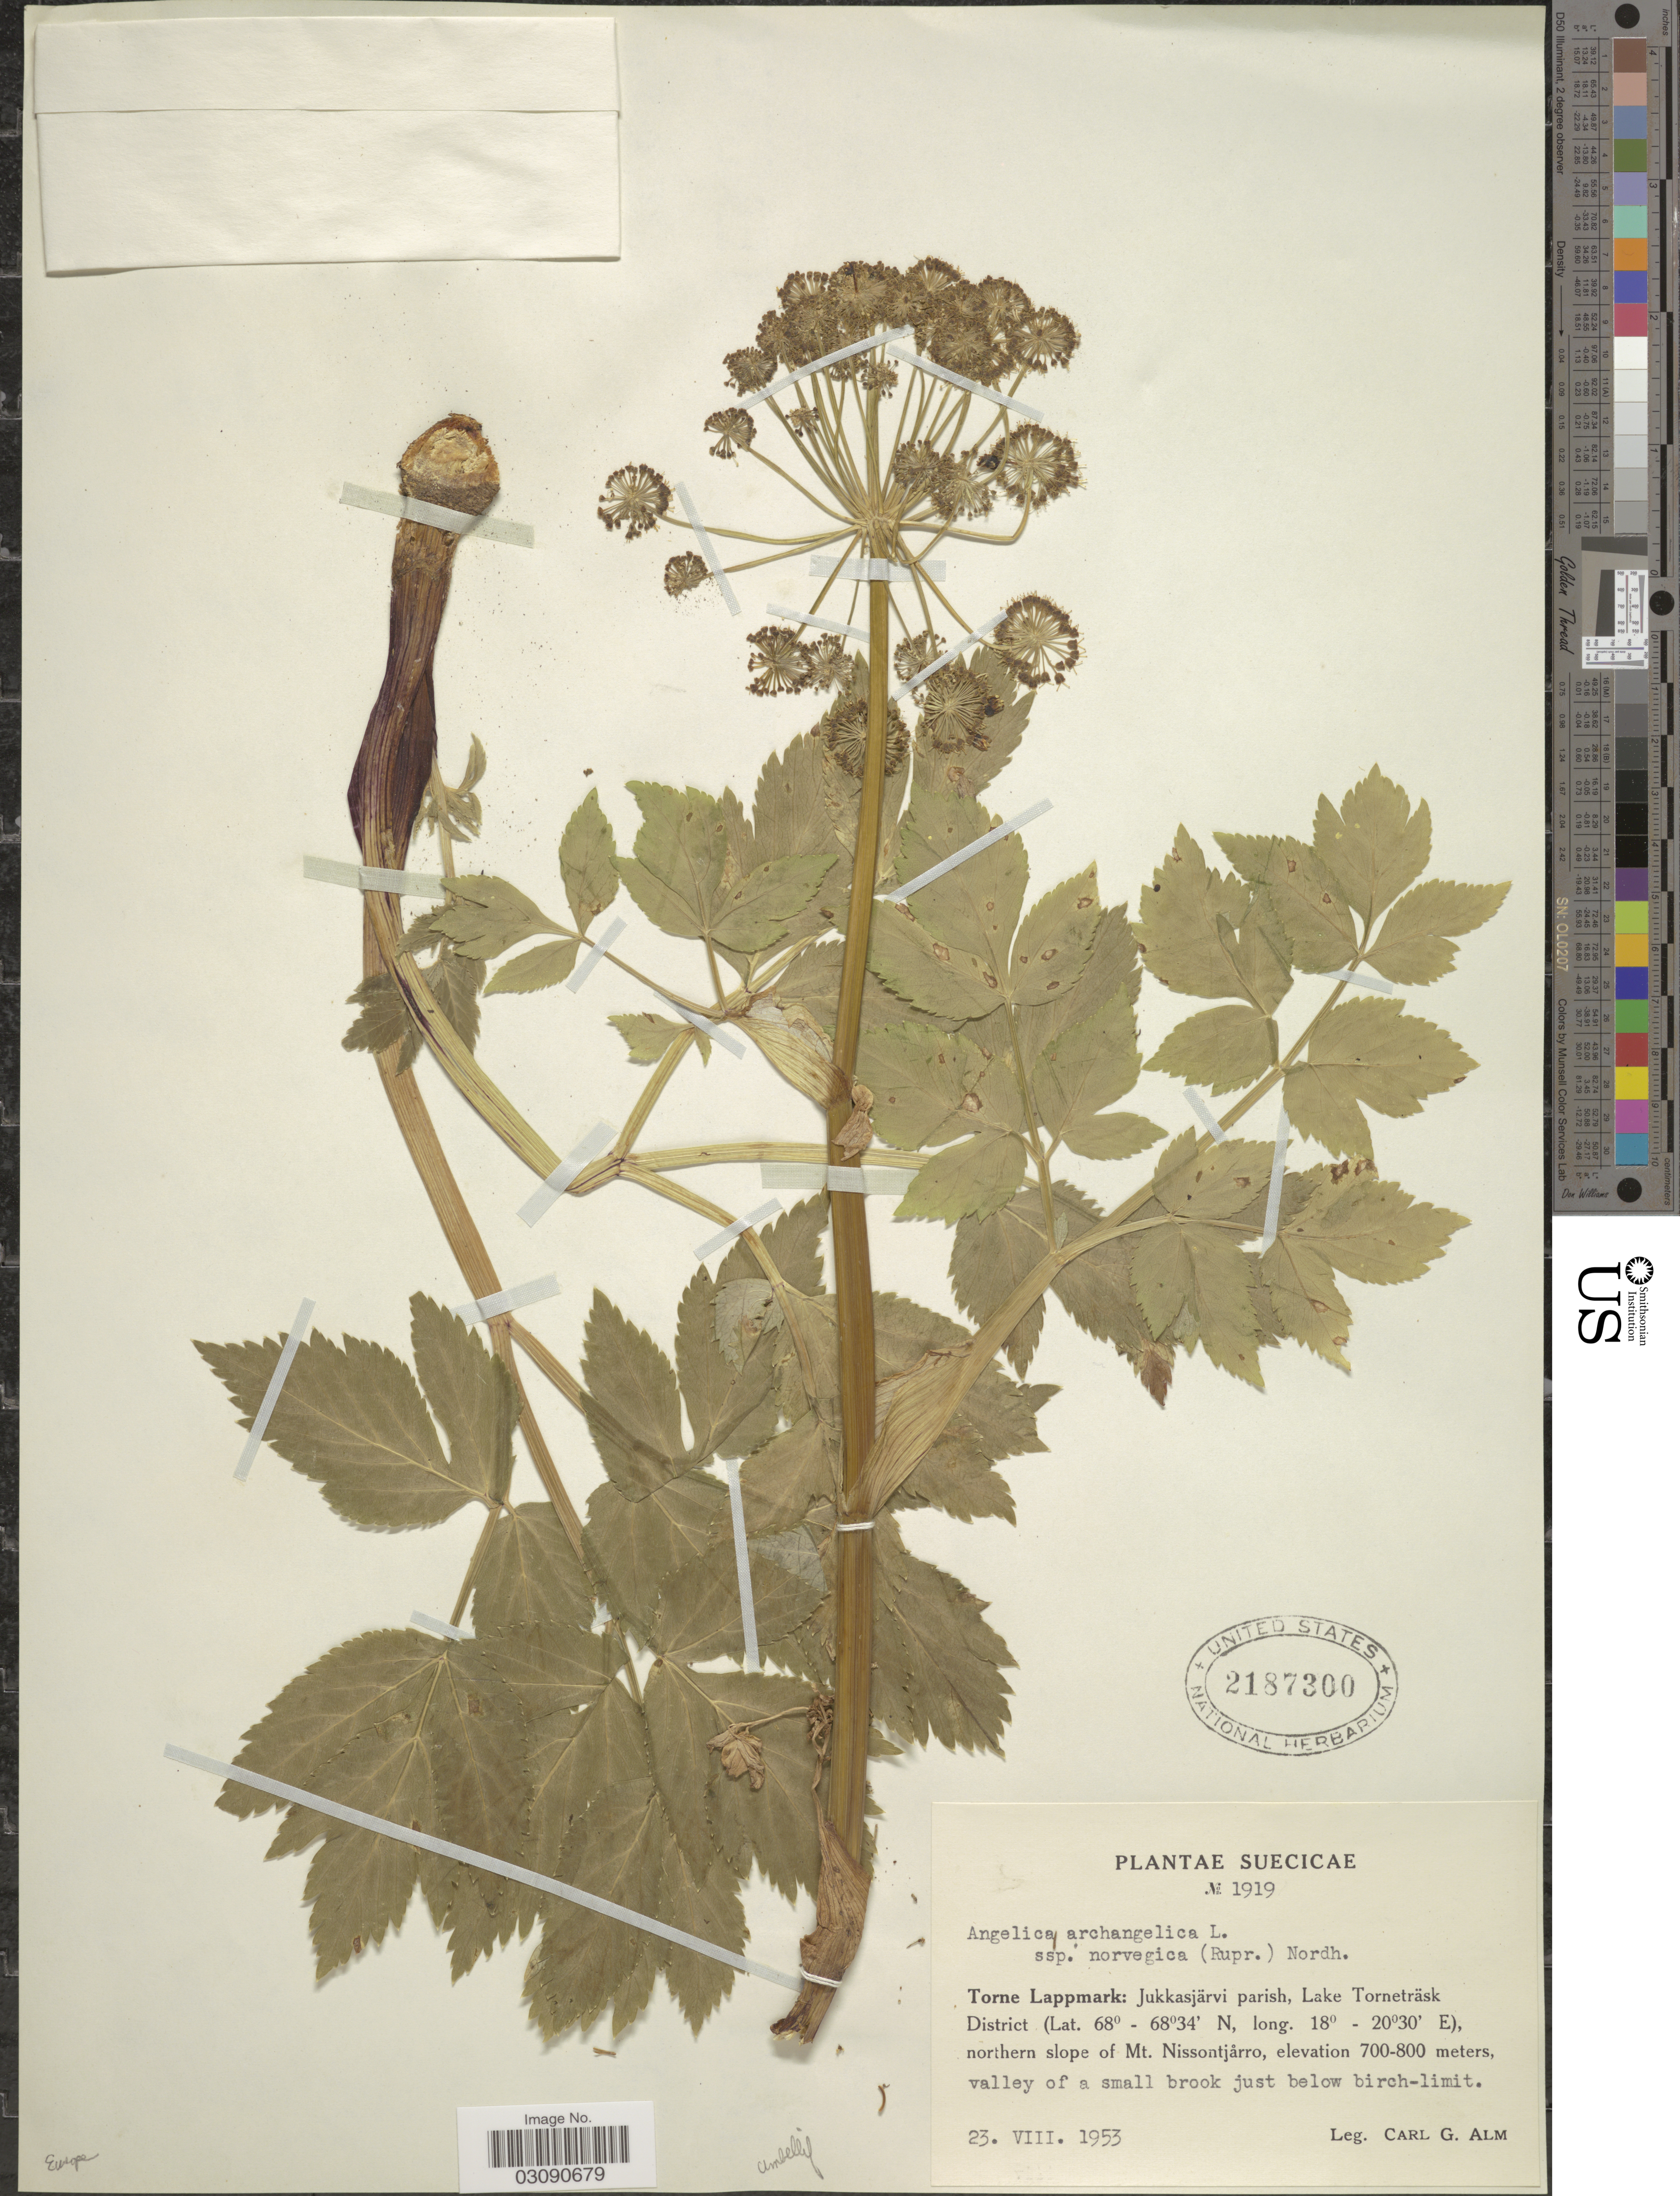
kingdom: Plantae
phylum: Tracheophyta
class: Magnoliopsida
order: Apiales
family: Apiaceae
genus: Angelica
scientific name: Angelica archangelica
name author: L.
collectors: C. G. Alm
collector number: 1919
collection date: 1853-08-23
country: Sweden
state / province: Norrbotten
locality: Suecicae, Torne Lappmark: Jukkasjärvi parish, Lake Torneträsk District, northern slope of Mt. Nissontjårro.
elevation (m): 700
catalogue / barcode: US 2187300